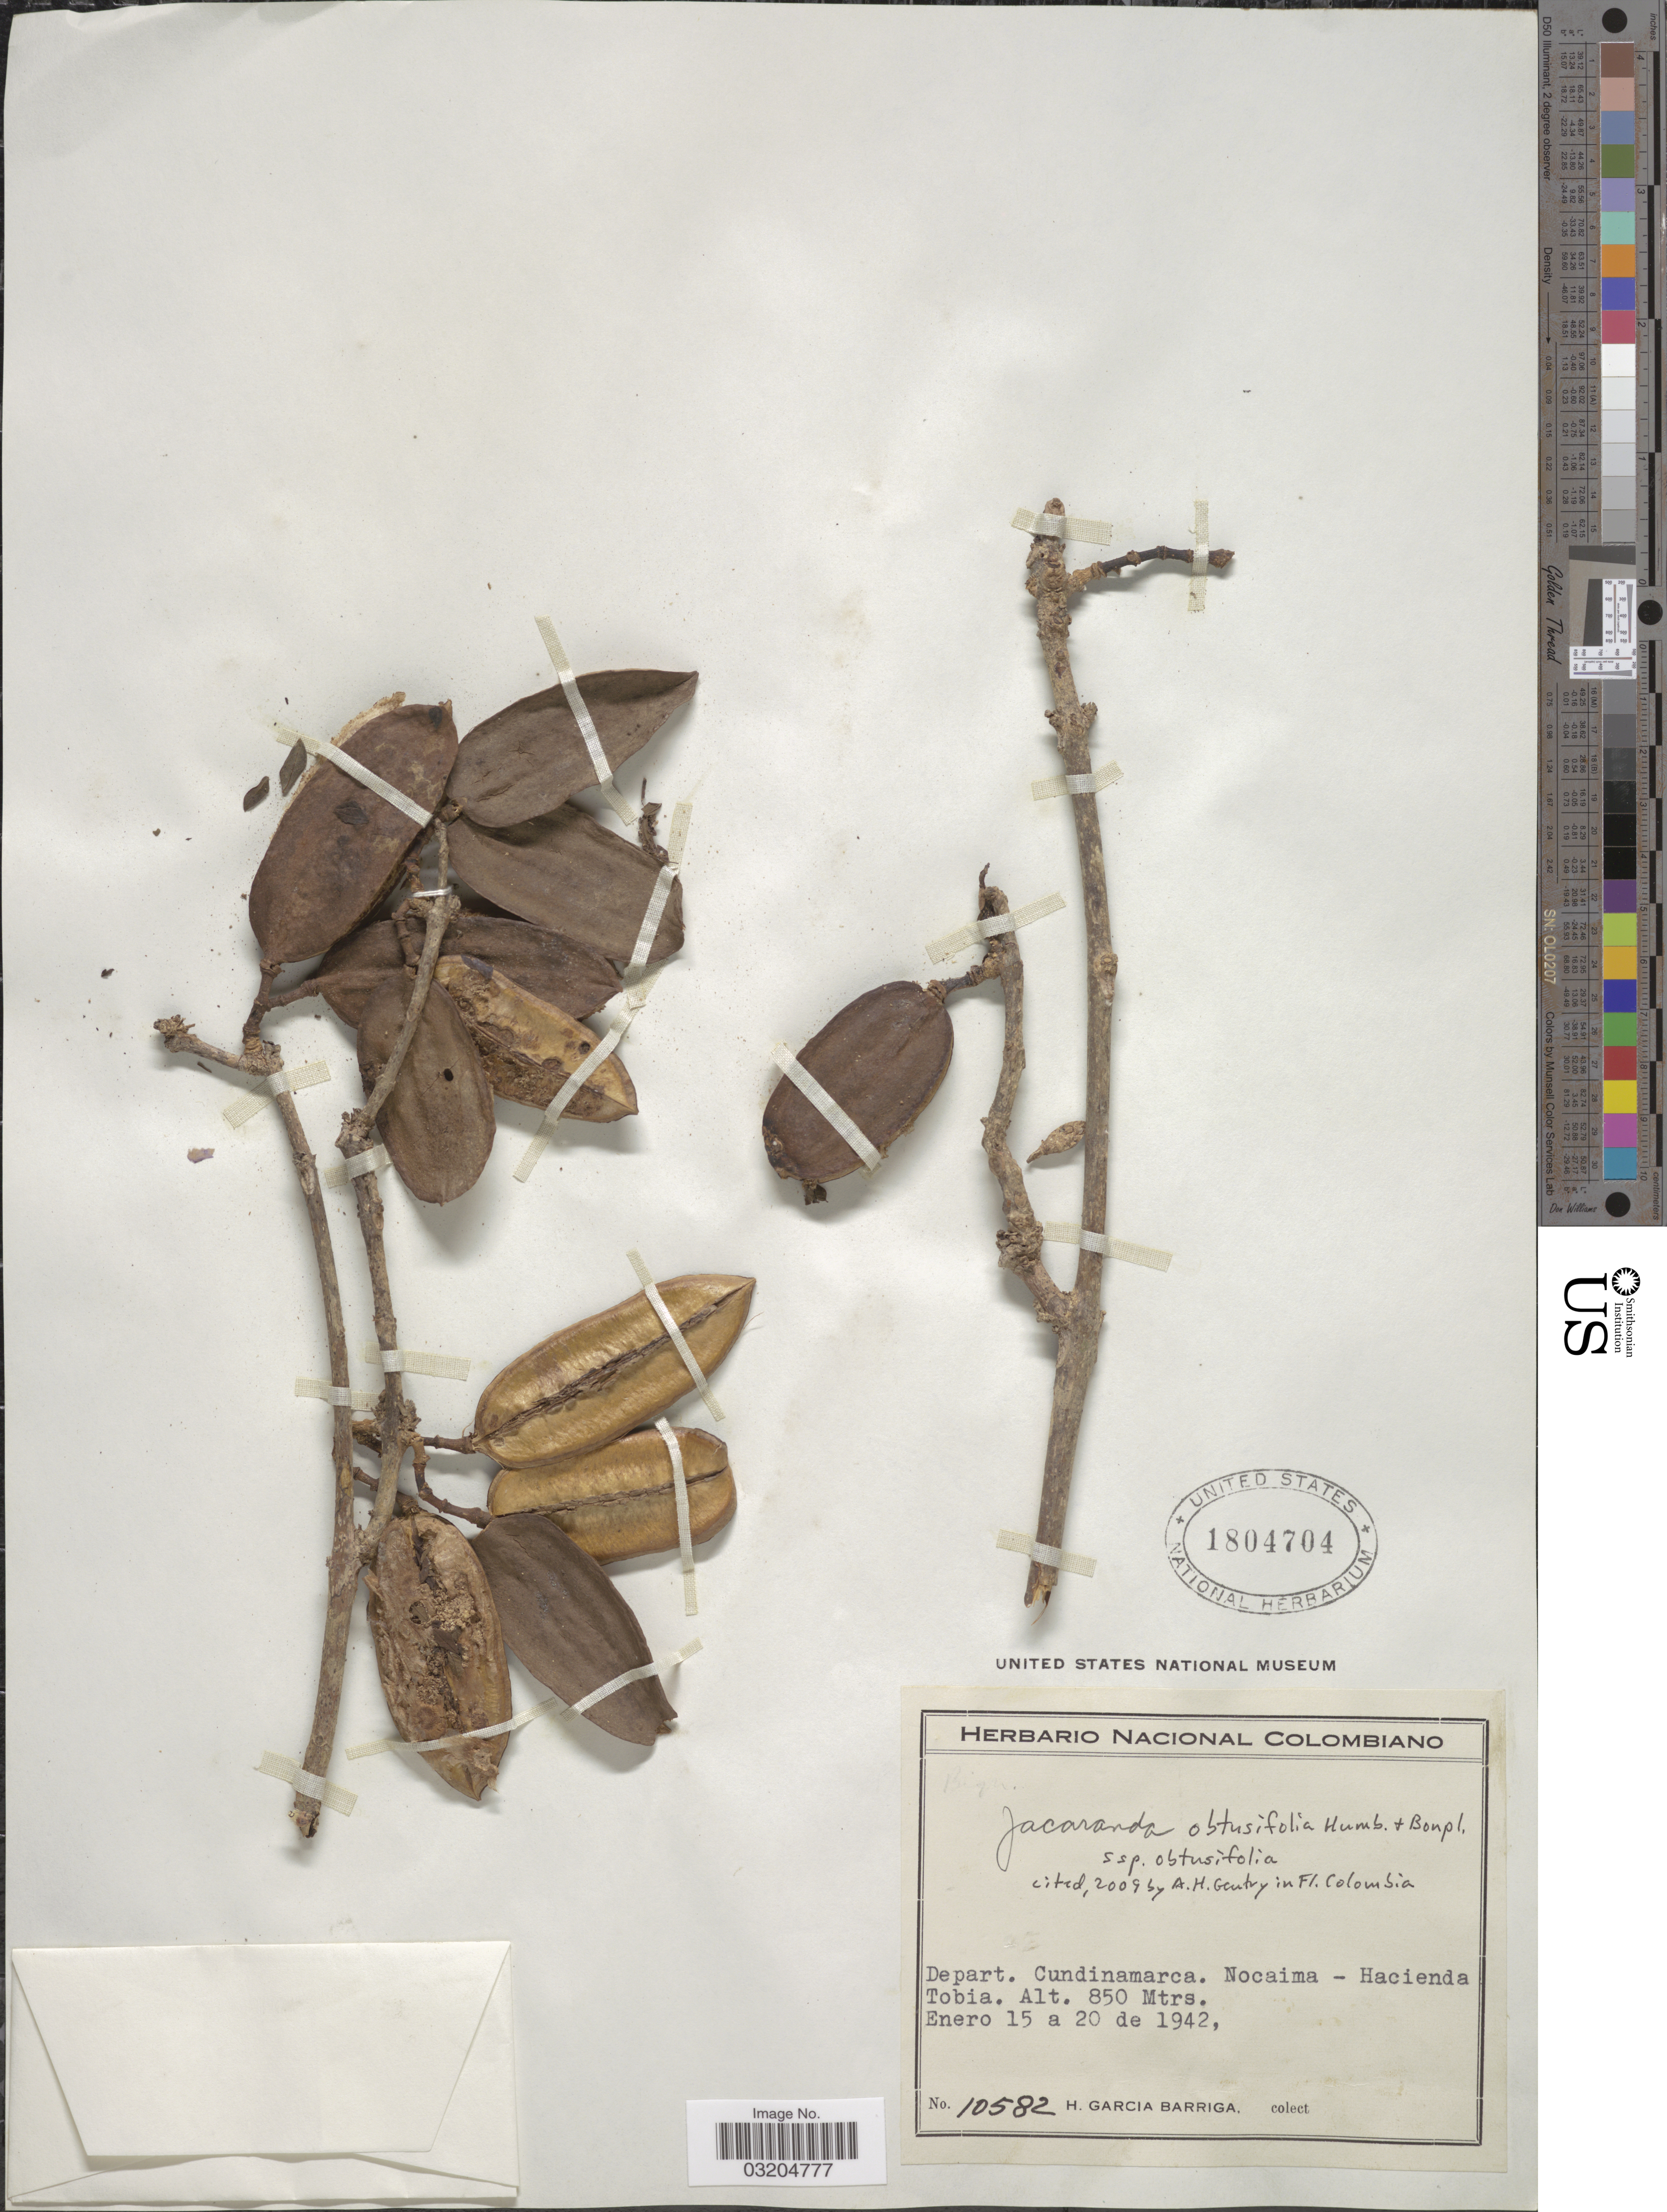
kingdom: Plantae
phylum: Tracheophyta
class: Magnoliopsida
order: Lamiales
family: Bignoniaceae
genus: Jacaranda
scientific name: Jacaranda obtusifolia subsp. obtusifolia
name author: Bonpl.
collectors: H. García Barriga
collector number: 10582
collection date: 1942-01-15/1942-01-20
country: Colombia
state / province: Cundinamarca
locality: Depart. Cundinamarca. Nocaima - Hacienda Tobia.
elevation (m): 850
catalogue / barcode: US 1804704